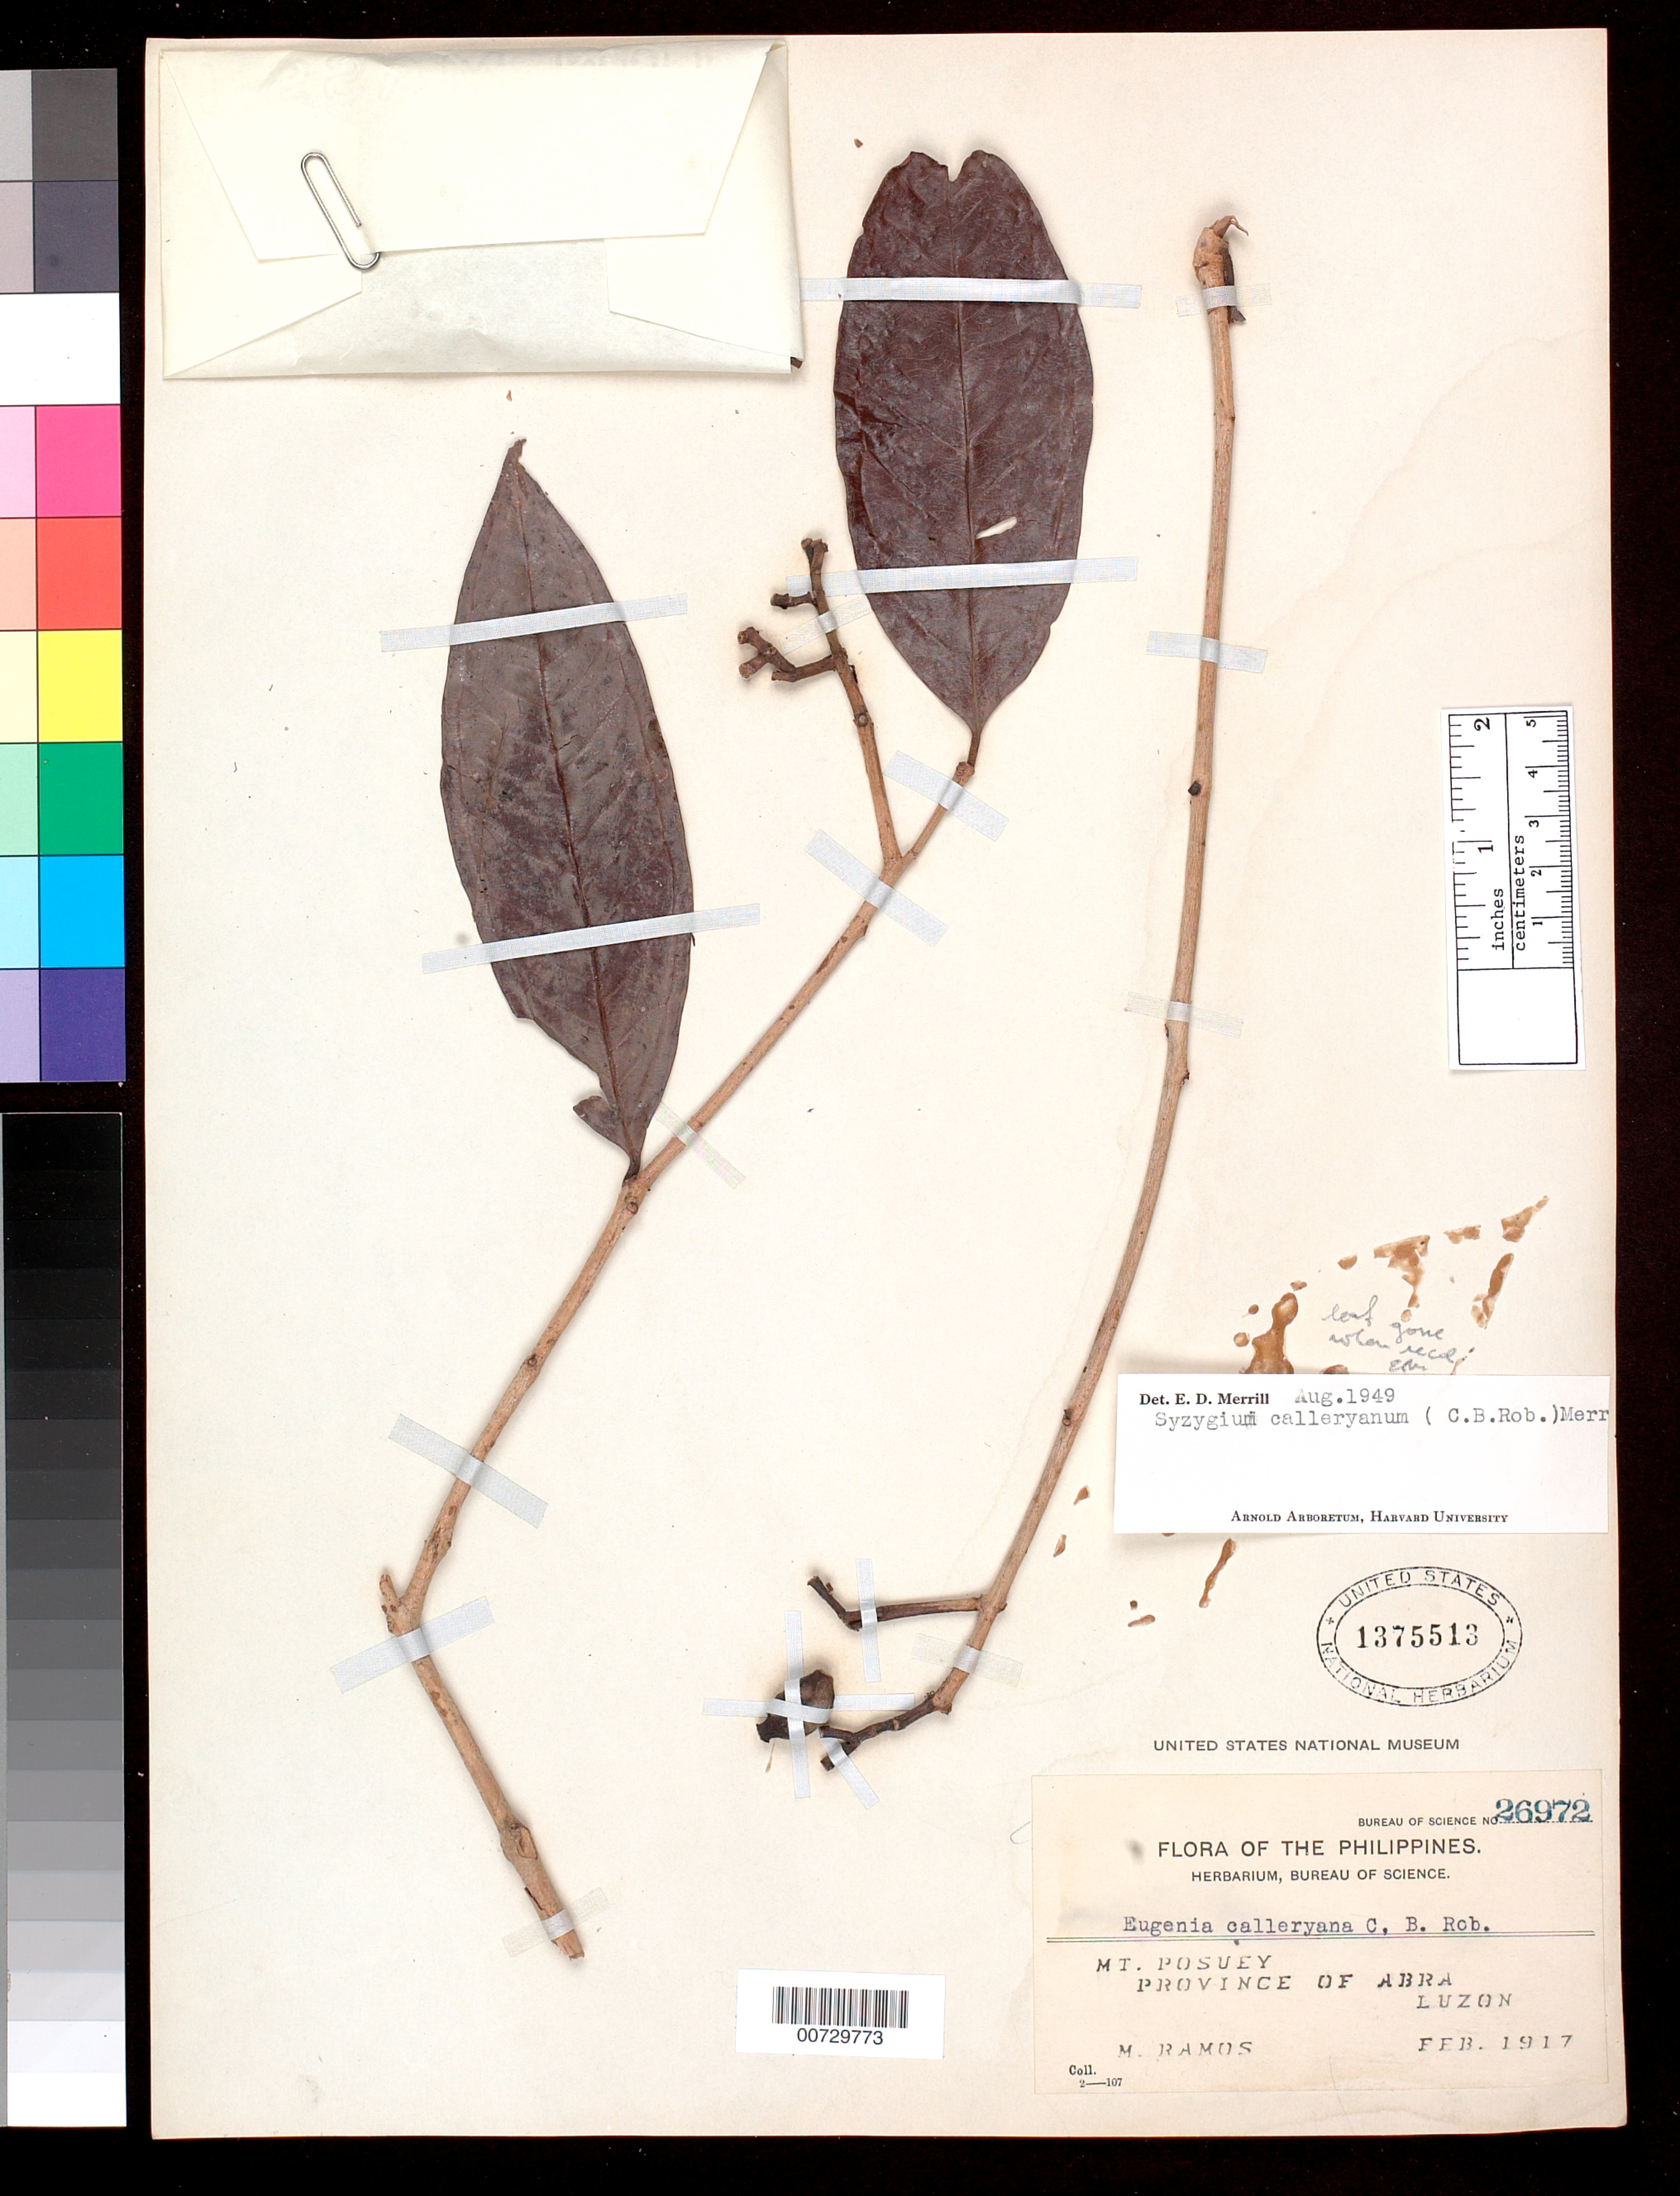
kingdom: Plantae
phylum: Tracheophyta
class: Magnoliopsida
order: Myrtales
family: Myrtaceae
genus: Syzygium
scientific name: Syzygium calleryanum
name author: (C.B. Rob.) Merr.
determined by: Merrill, Elmer D.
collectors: M. Ramos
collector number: Bur. Sci. 26972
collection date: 1917-02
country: Philippines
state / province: Cordillera (Administrative Region)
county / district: Abra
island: Luzon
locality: Mt. Posuey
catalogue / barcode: US 1375513